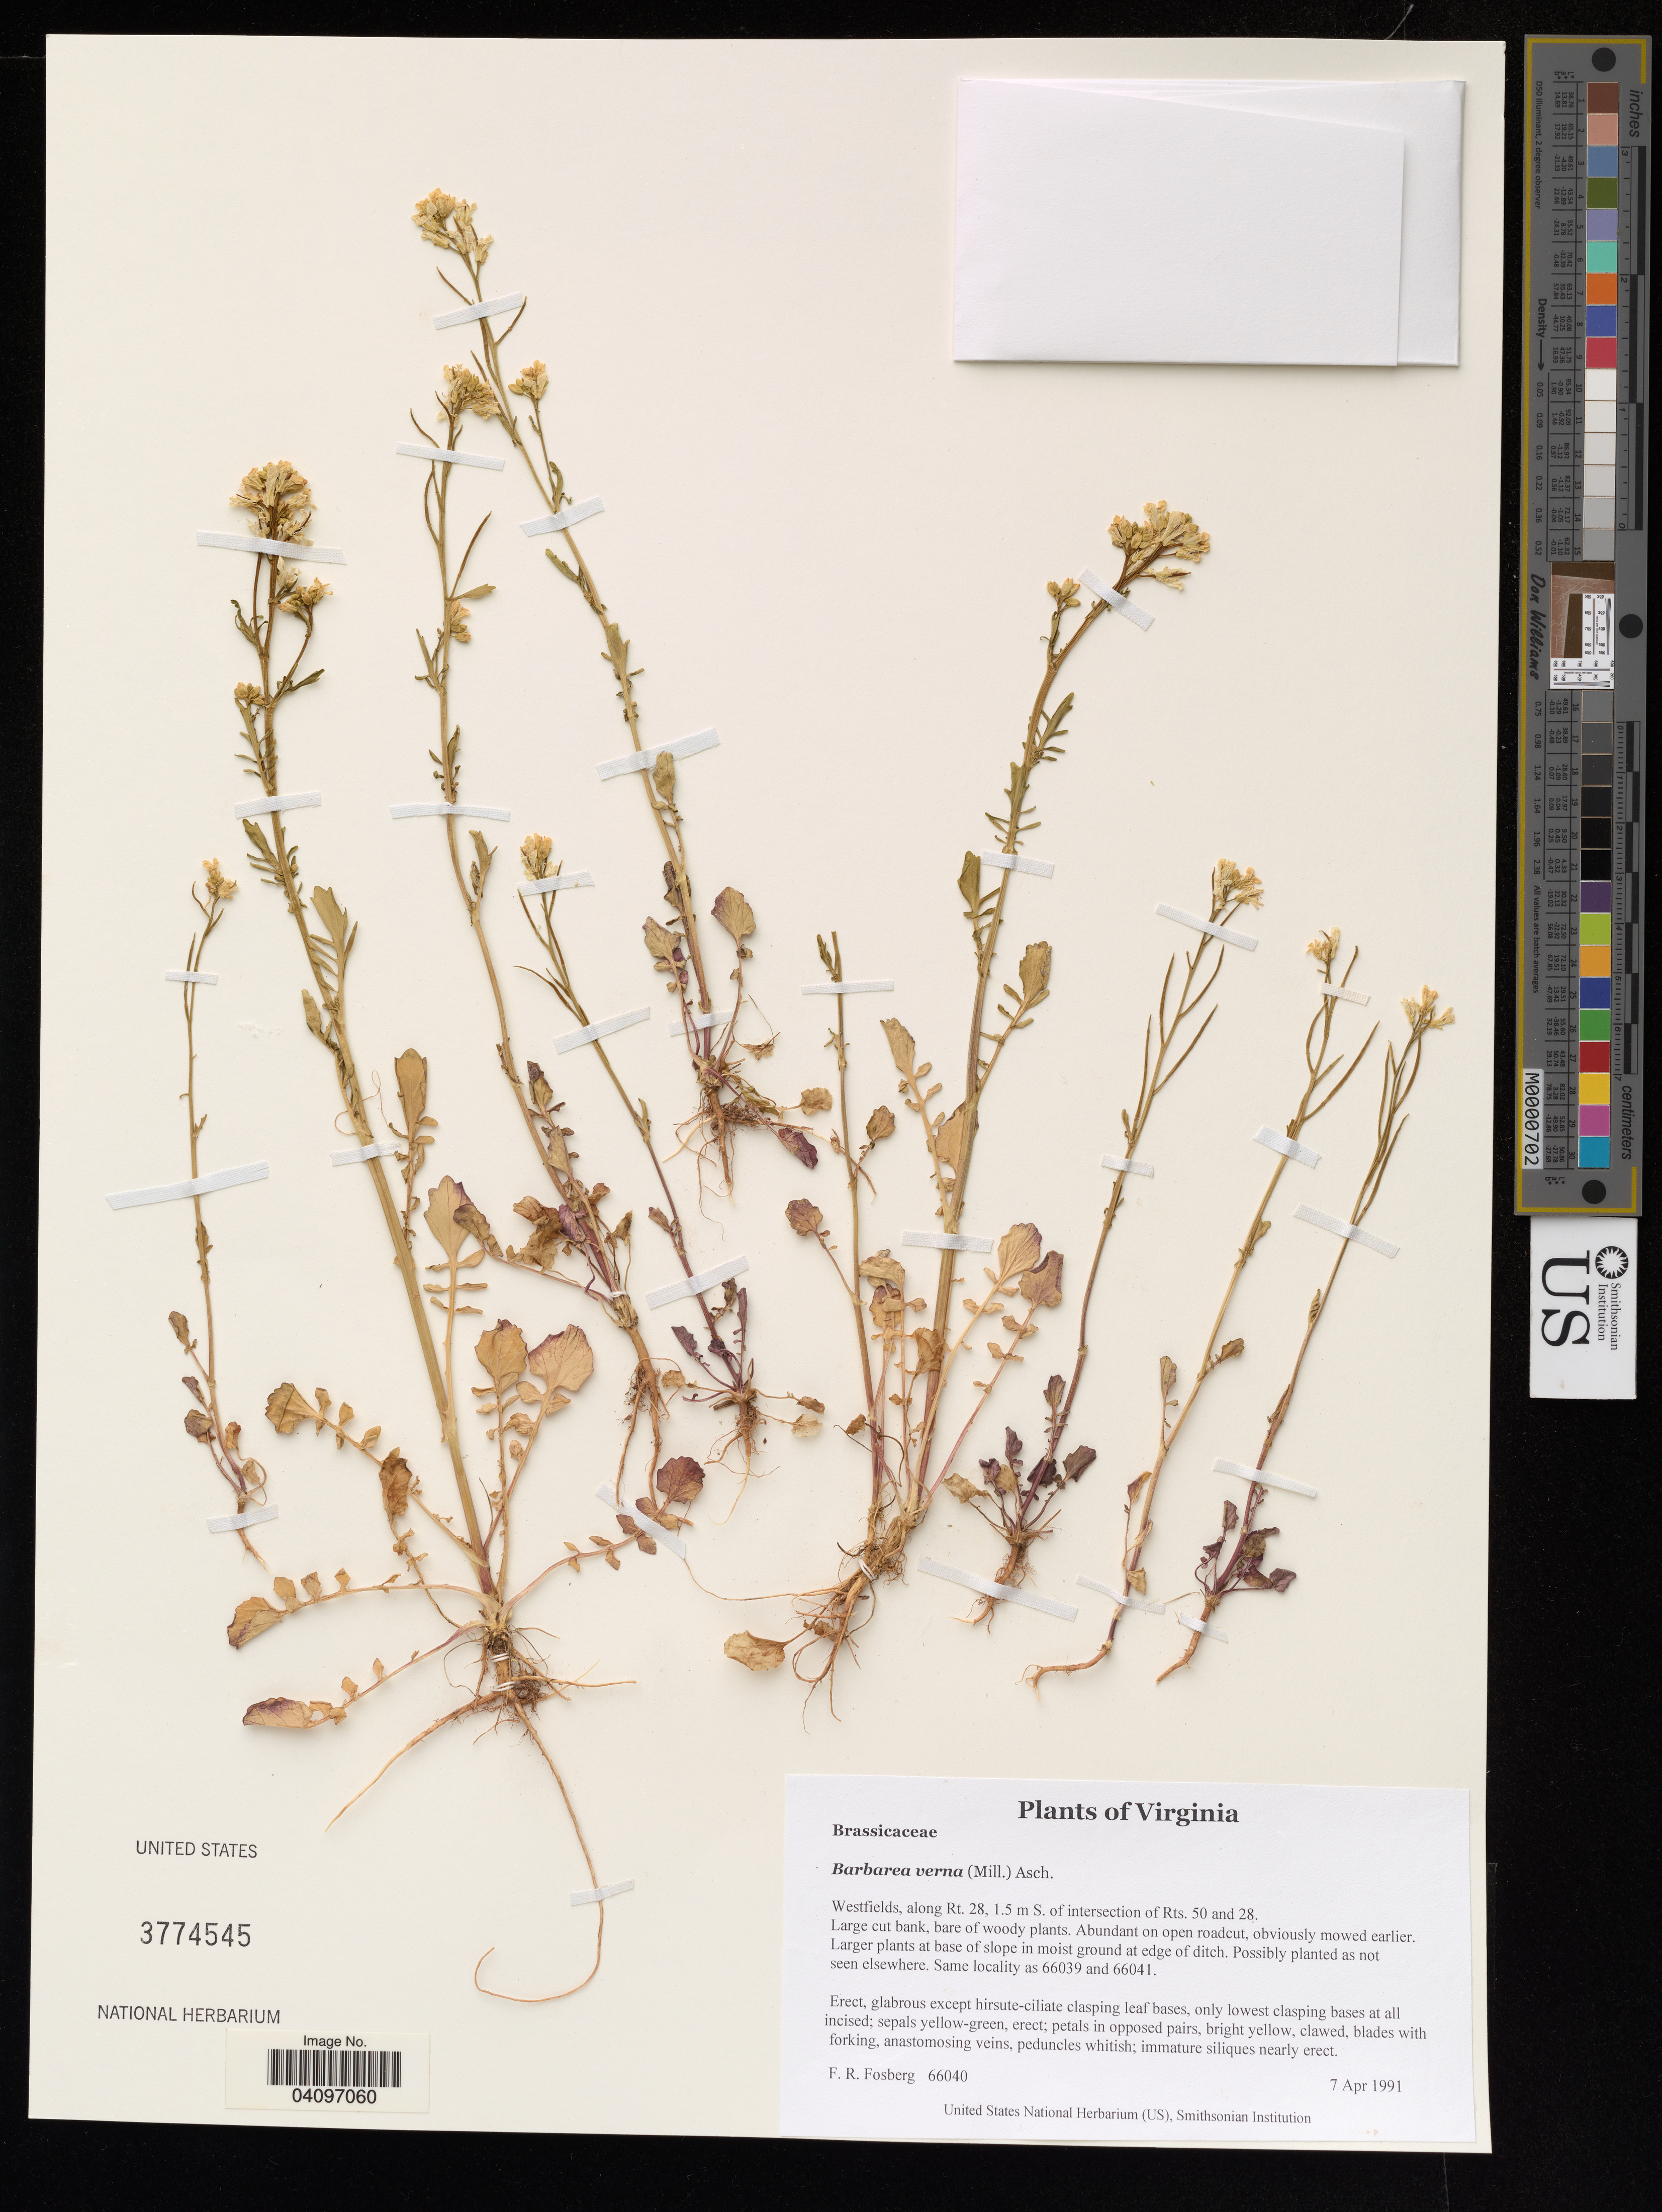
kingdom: Plantae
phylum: Tracheophyta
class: Magnoliopsida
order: Brassicales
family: Brassicaceae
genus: Barbarea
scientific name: Barbarea verna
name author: (Mill.) Asch.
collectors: F. R. Fosberg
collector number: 66040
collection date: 1991-04-07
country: United States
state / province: Virginia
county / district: Fairfax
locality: Westfields, along Rt. 28, 1.5 m S. of intersection of Rts. 50 and 28. Large cut bank, bare of woody plants.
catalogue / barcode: US 3774545